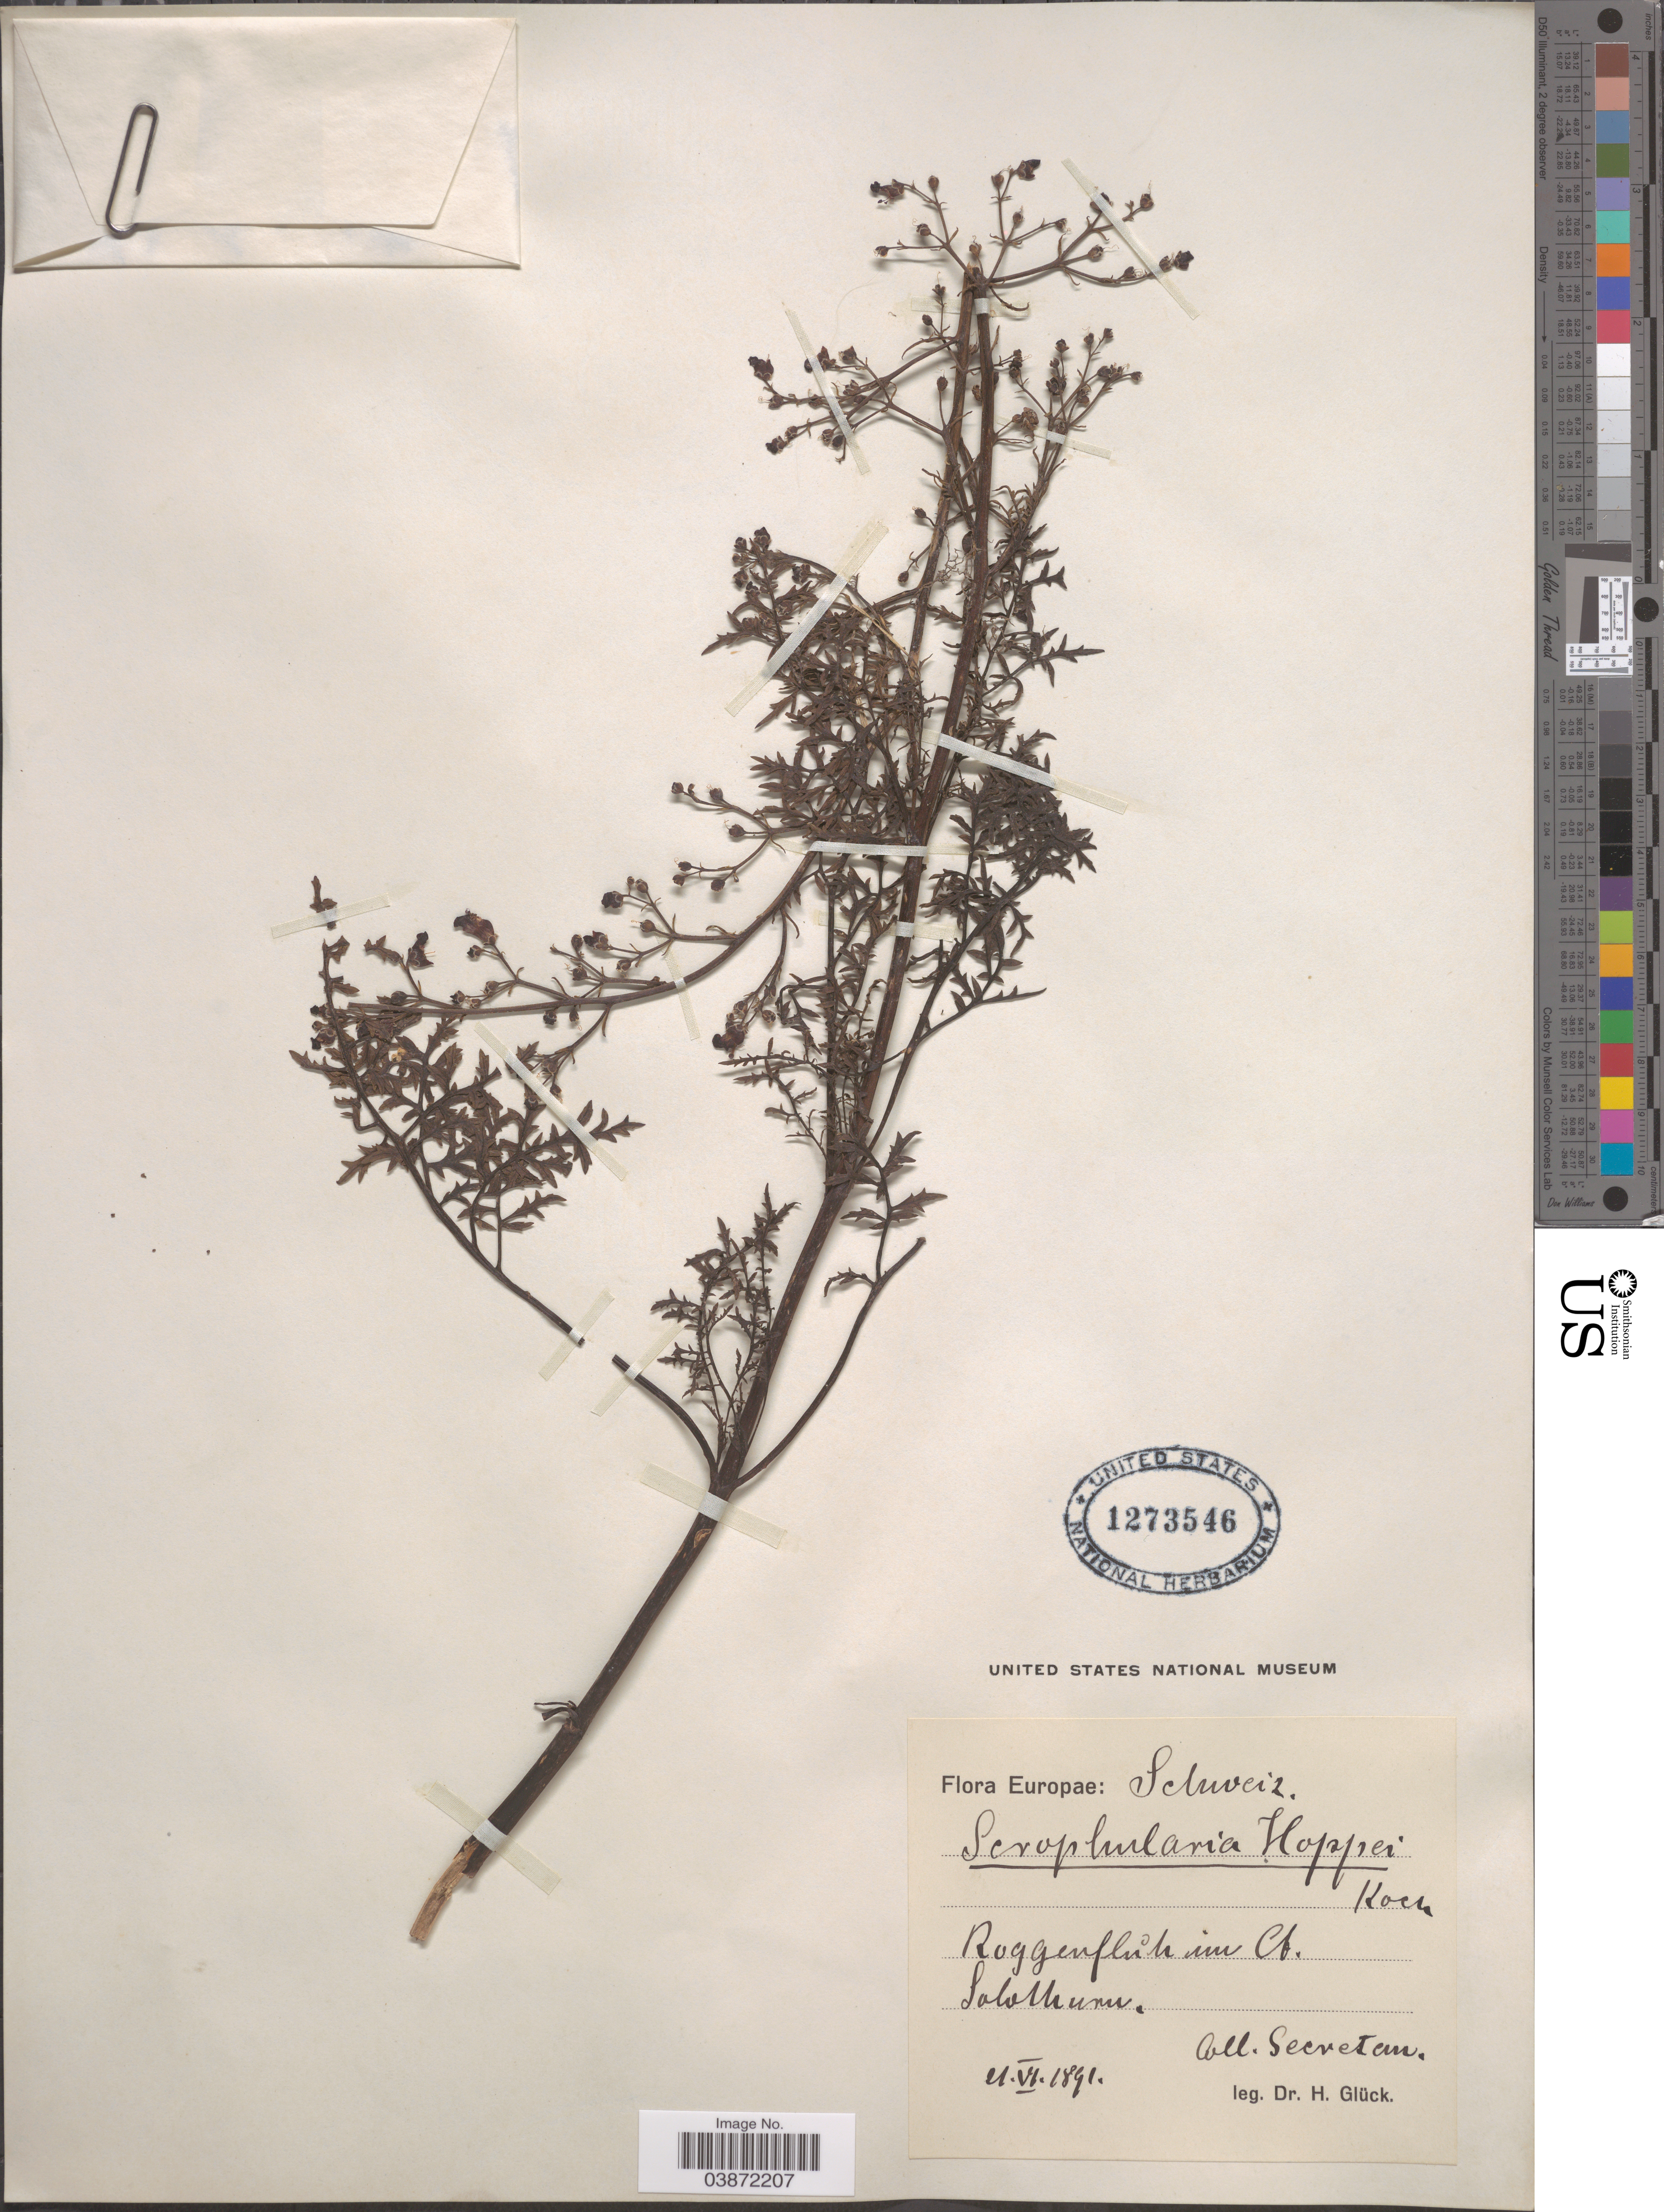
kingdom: Plantae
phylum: Tracheophyta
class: Magnoliopsida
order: Lamiales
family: Scrophulariaceae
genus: Scrophularia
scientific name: Scrophularia hoppii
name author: W.D.J. Koch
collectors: H. Glück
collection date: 1891-06-21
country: Switzerland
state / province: Solothurn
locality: Schweiz. Roggenflue im Ct. Solothurn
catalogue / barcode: US 1273546